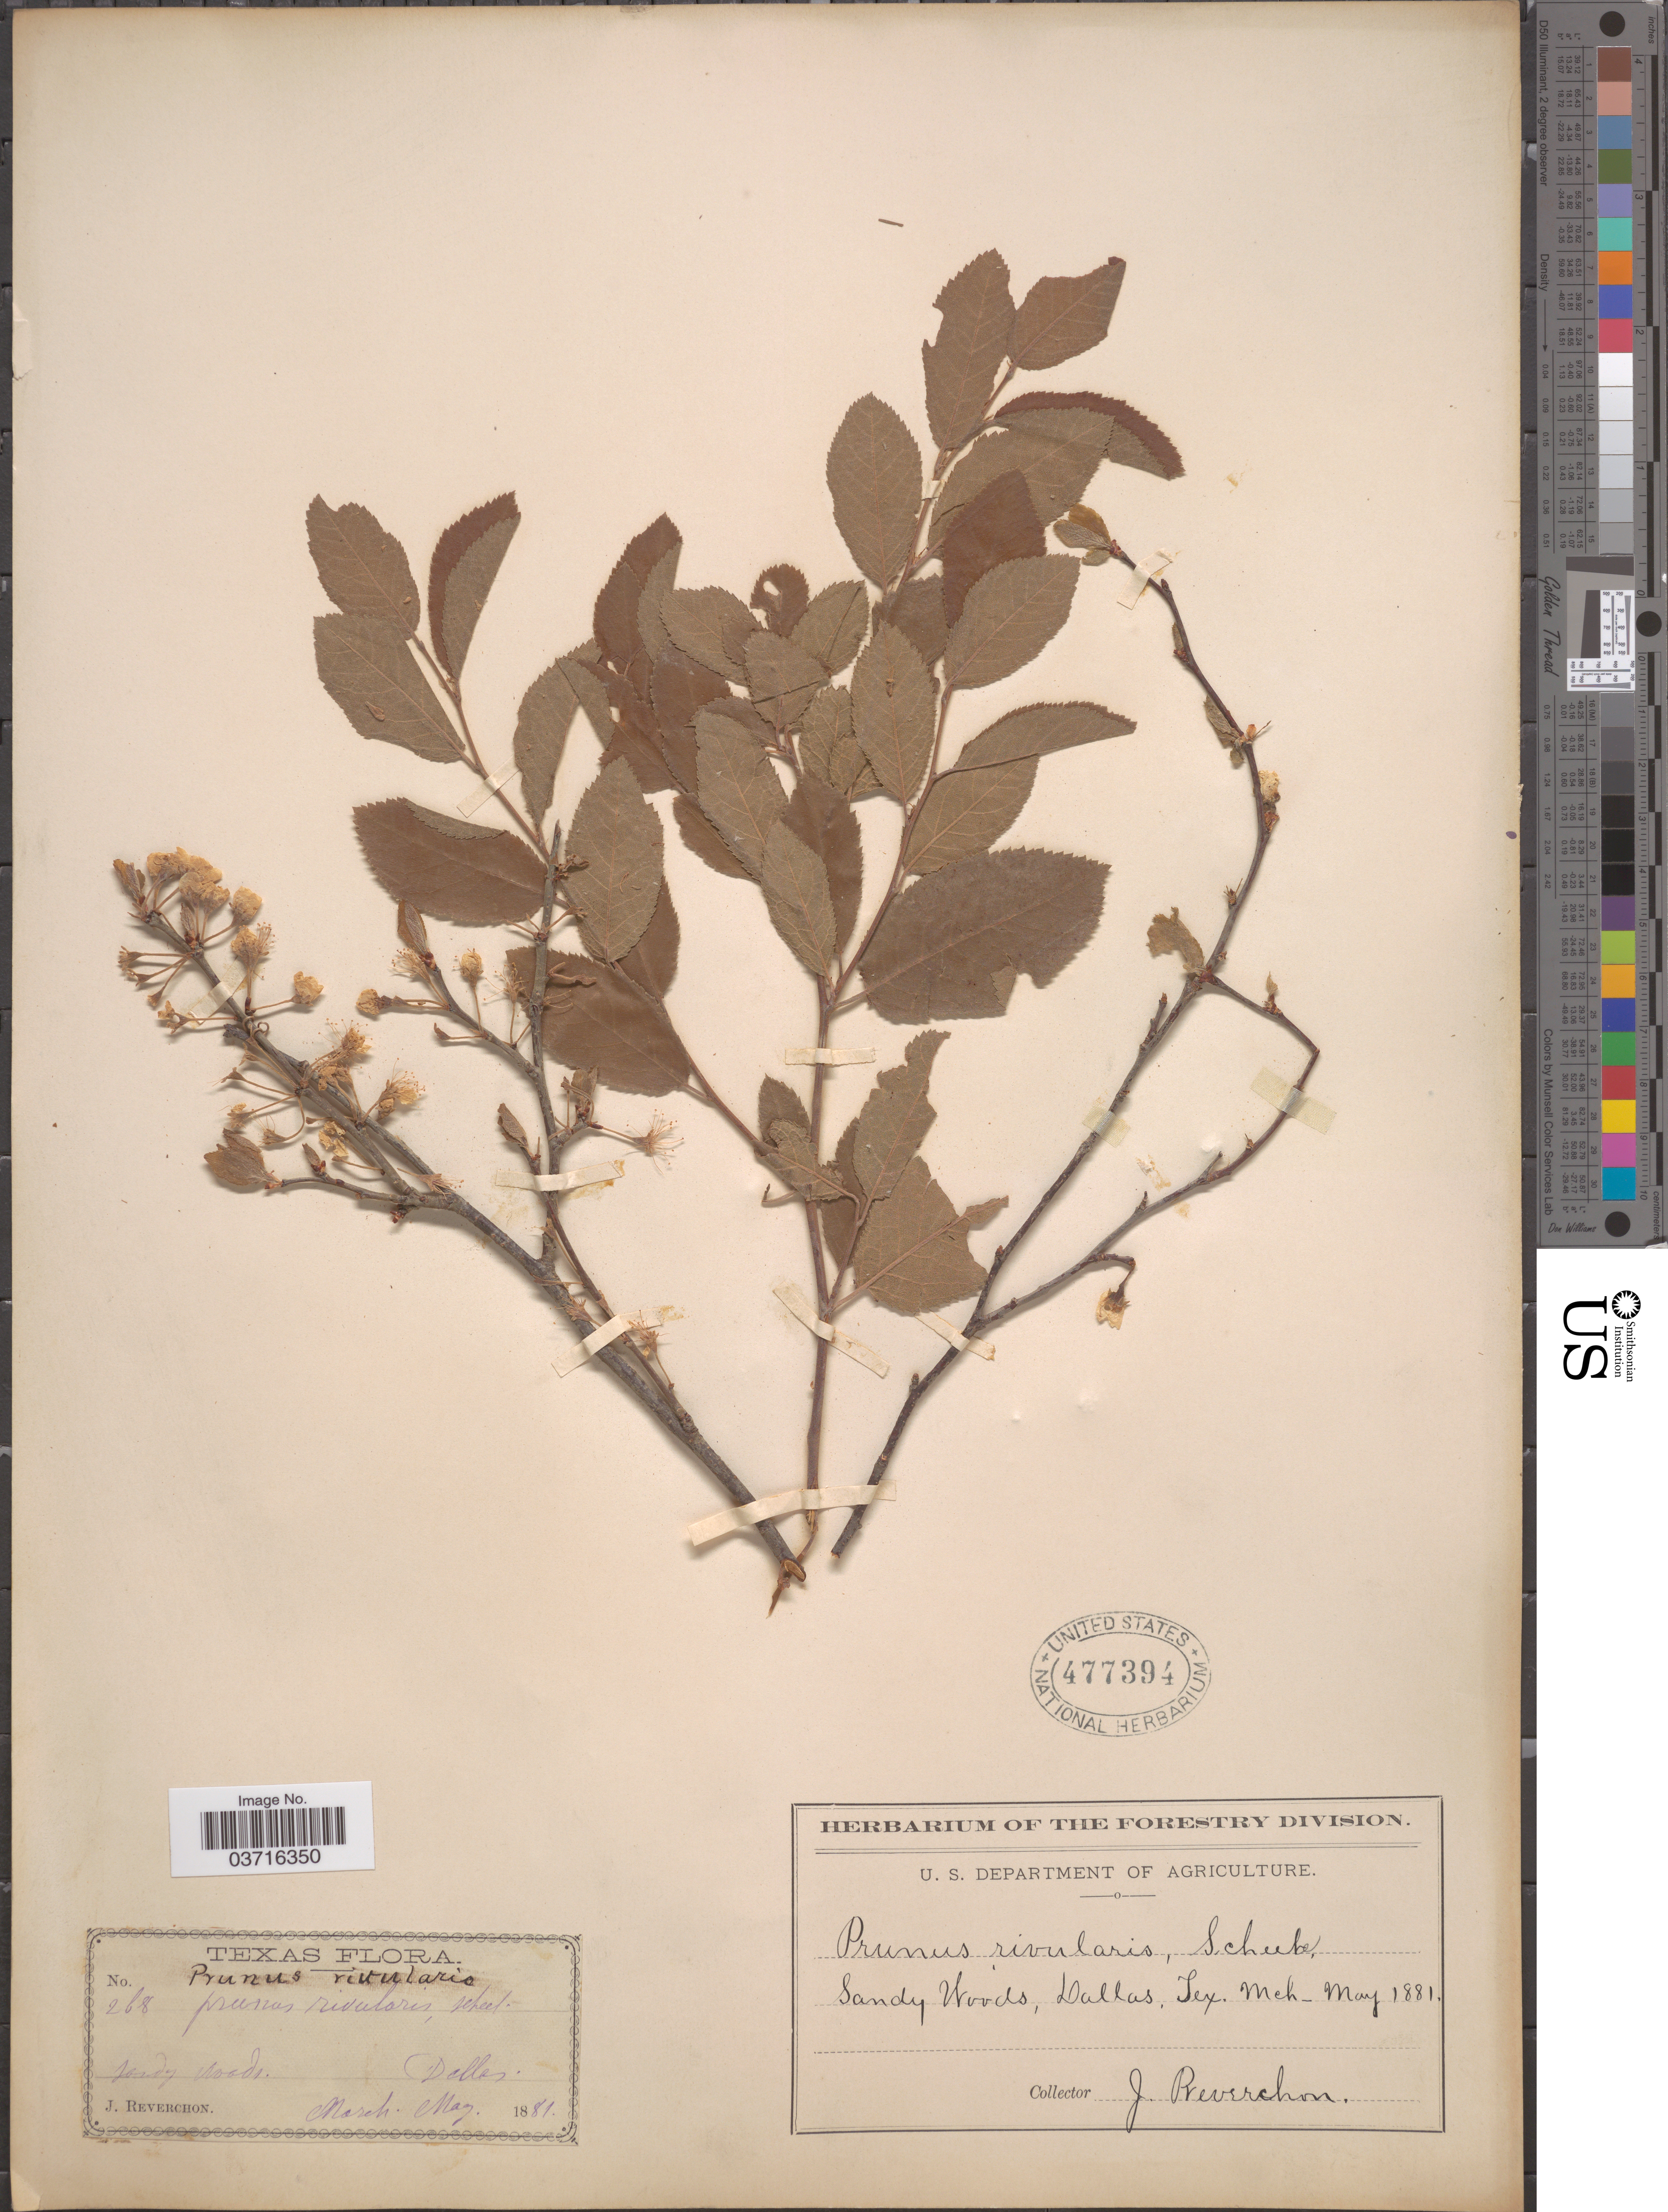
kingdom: Plantae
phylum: Tracheophyta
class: Magnoliopsida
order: Rosales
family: Rosaceae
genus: Prunus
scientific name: Prunus rivularis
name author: Scheele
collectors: J. Reverchon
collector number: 268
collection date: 1881-03/1881-05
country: United States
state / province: Texas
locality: Dallas.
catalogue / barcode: US 477394